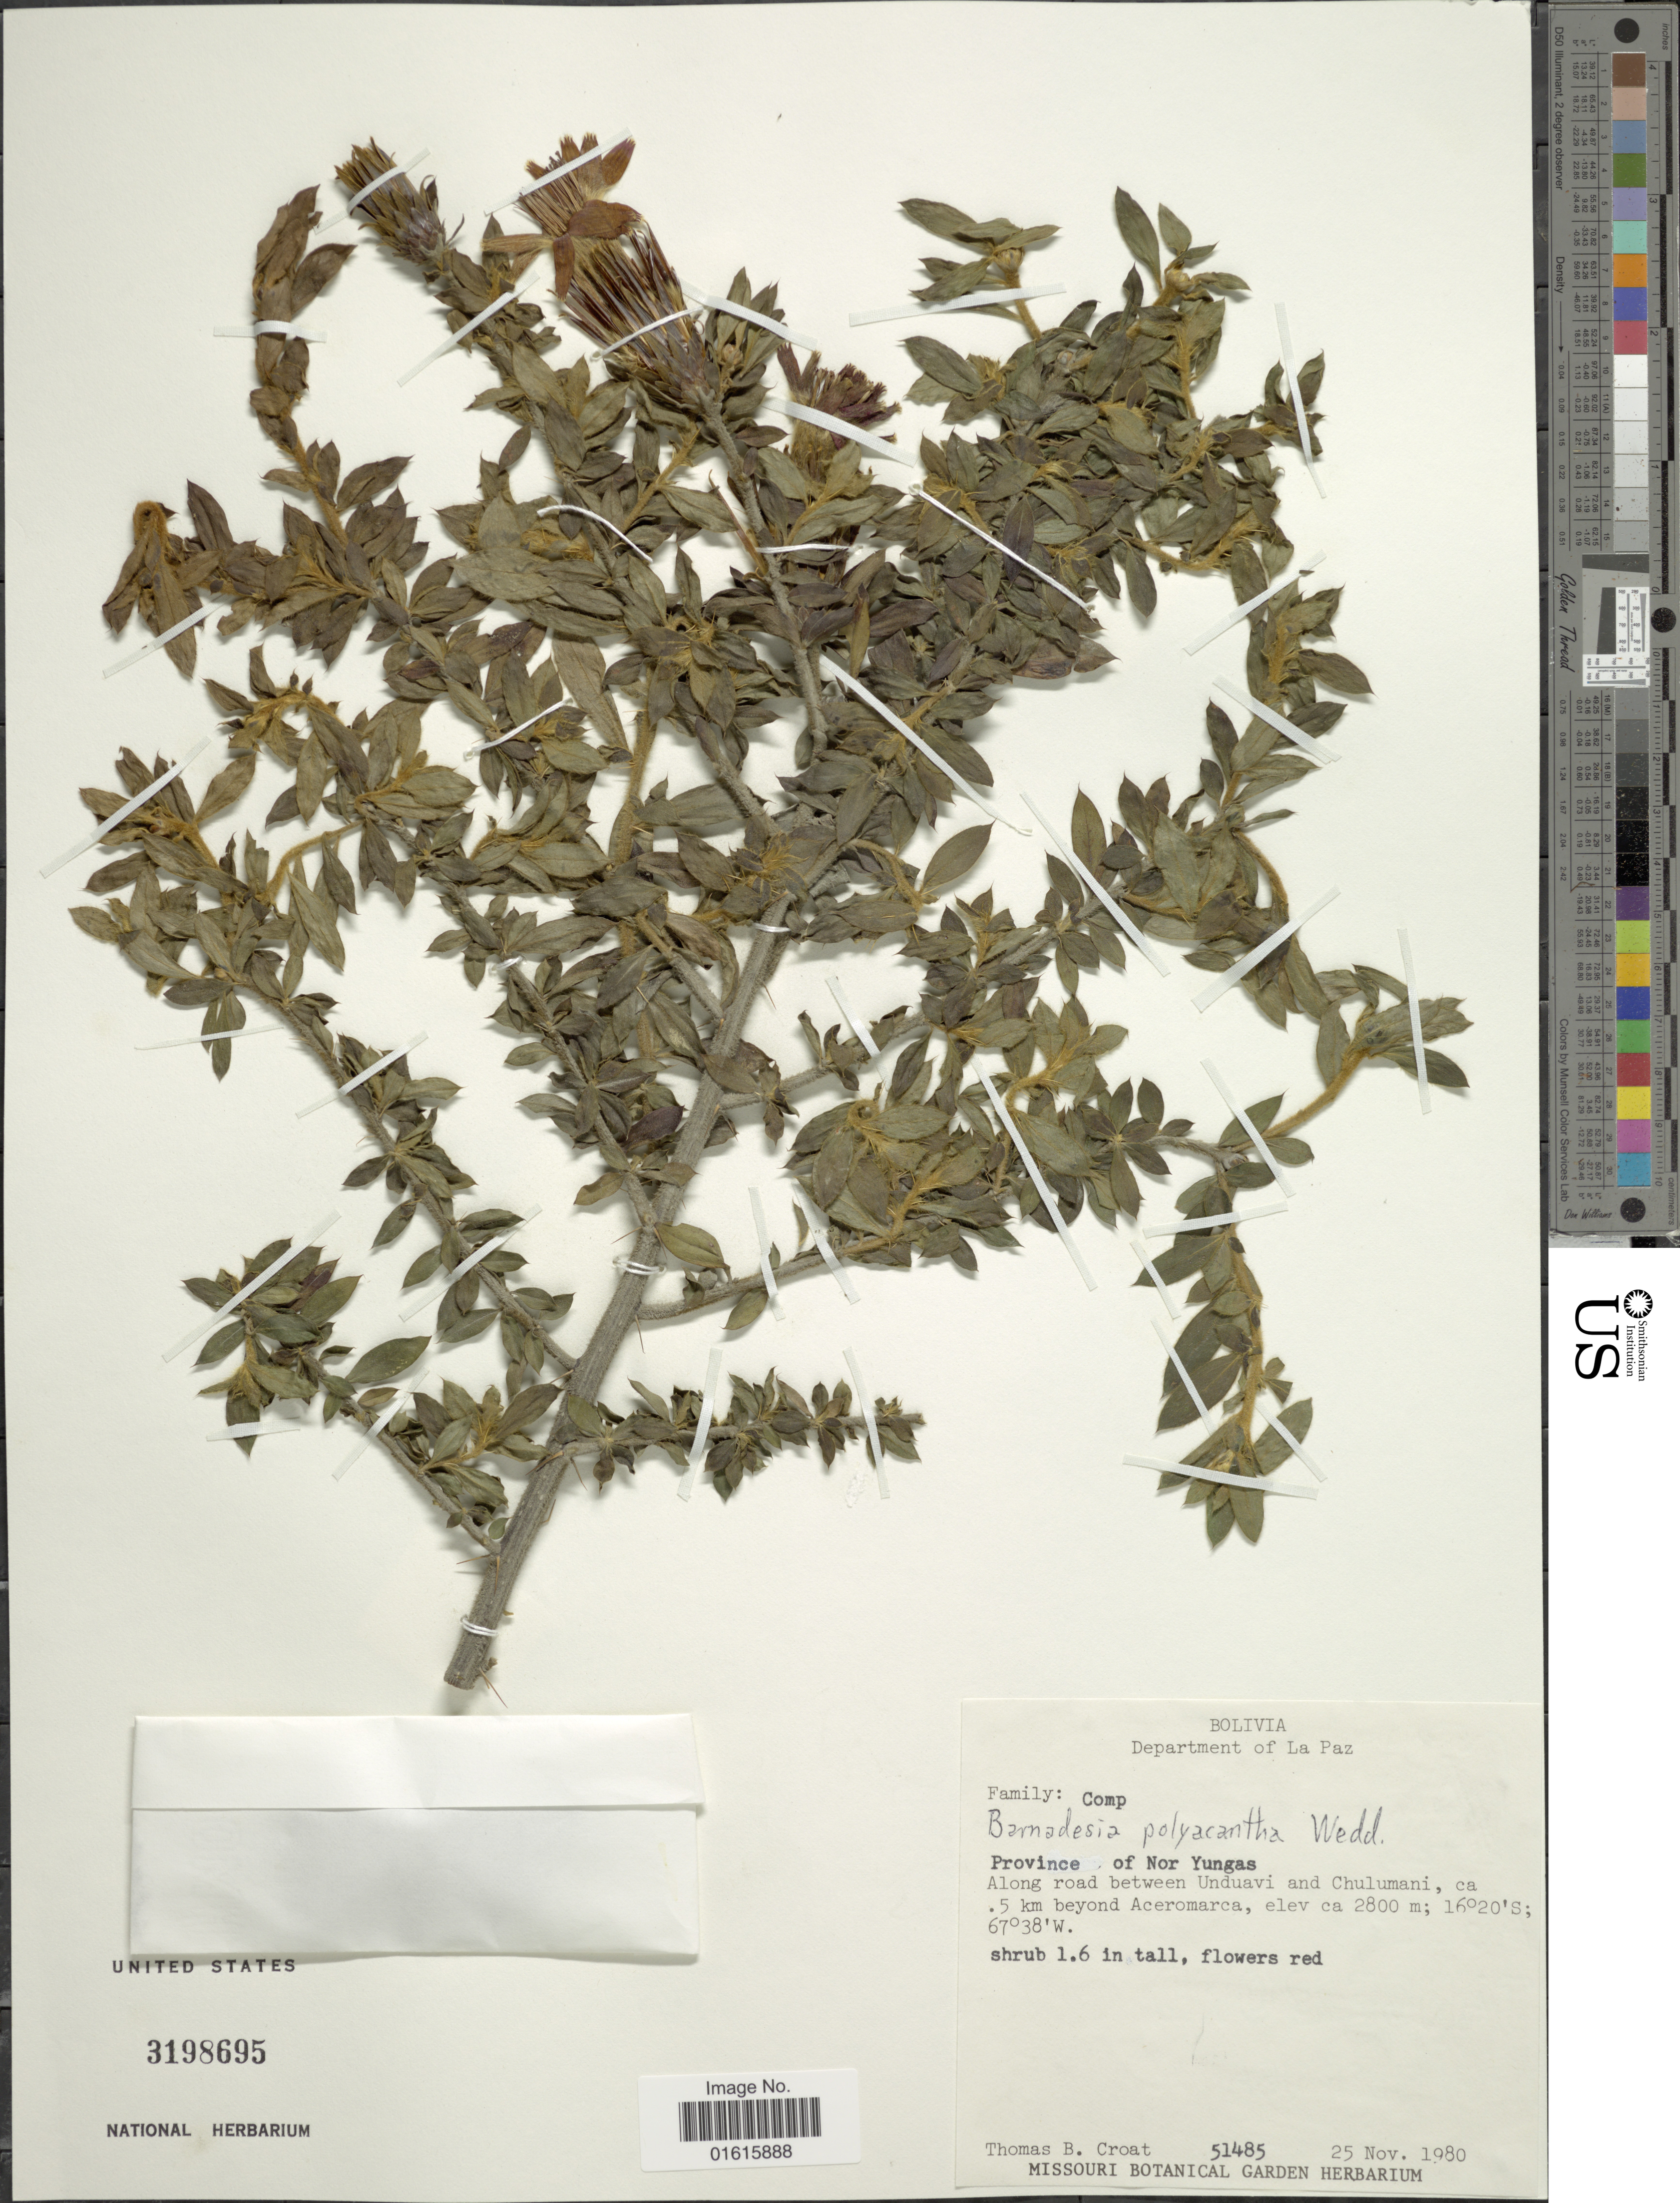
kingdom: Plantae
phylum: Tracheophyta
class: Magnoliopsida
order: Asterales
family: Asteraceae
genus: Barnadesia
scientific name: Barnadesia polyacantha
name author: Wedd.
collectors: T. B. Croat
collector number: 51485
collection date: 1980-11-25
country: Bolivia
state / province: La Paz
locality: Province of Nor Yungas, Along road between Unduavi and Chulumani, ca. 5 km beyond Aceromarca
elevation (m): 2800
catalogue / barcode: US 3198695